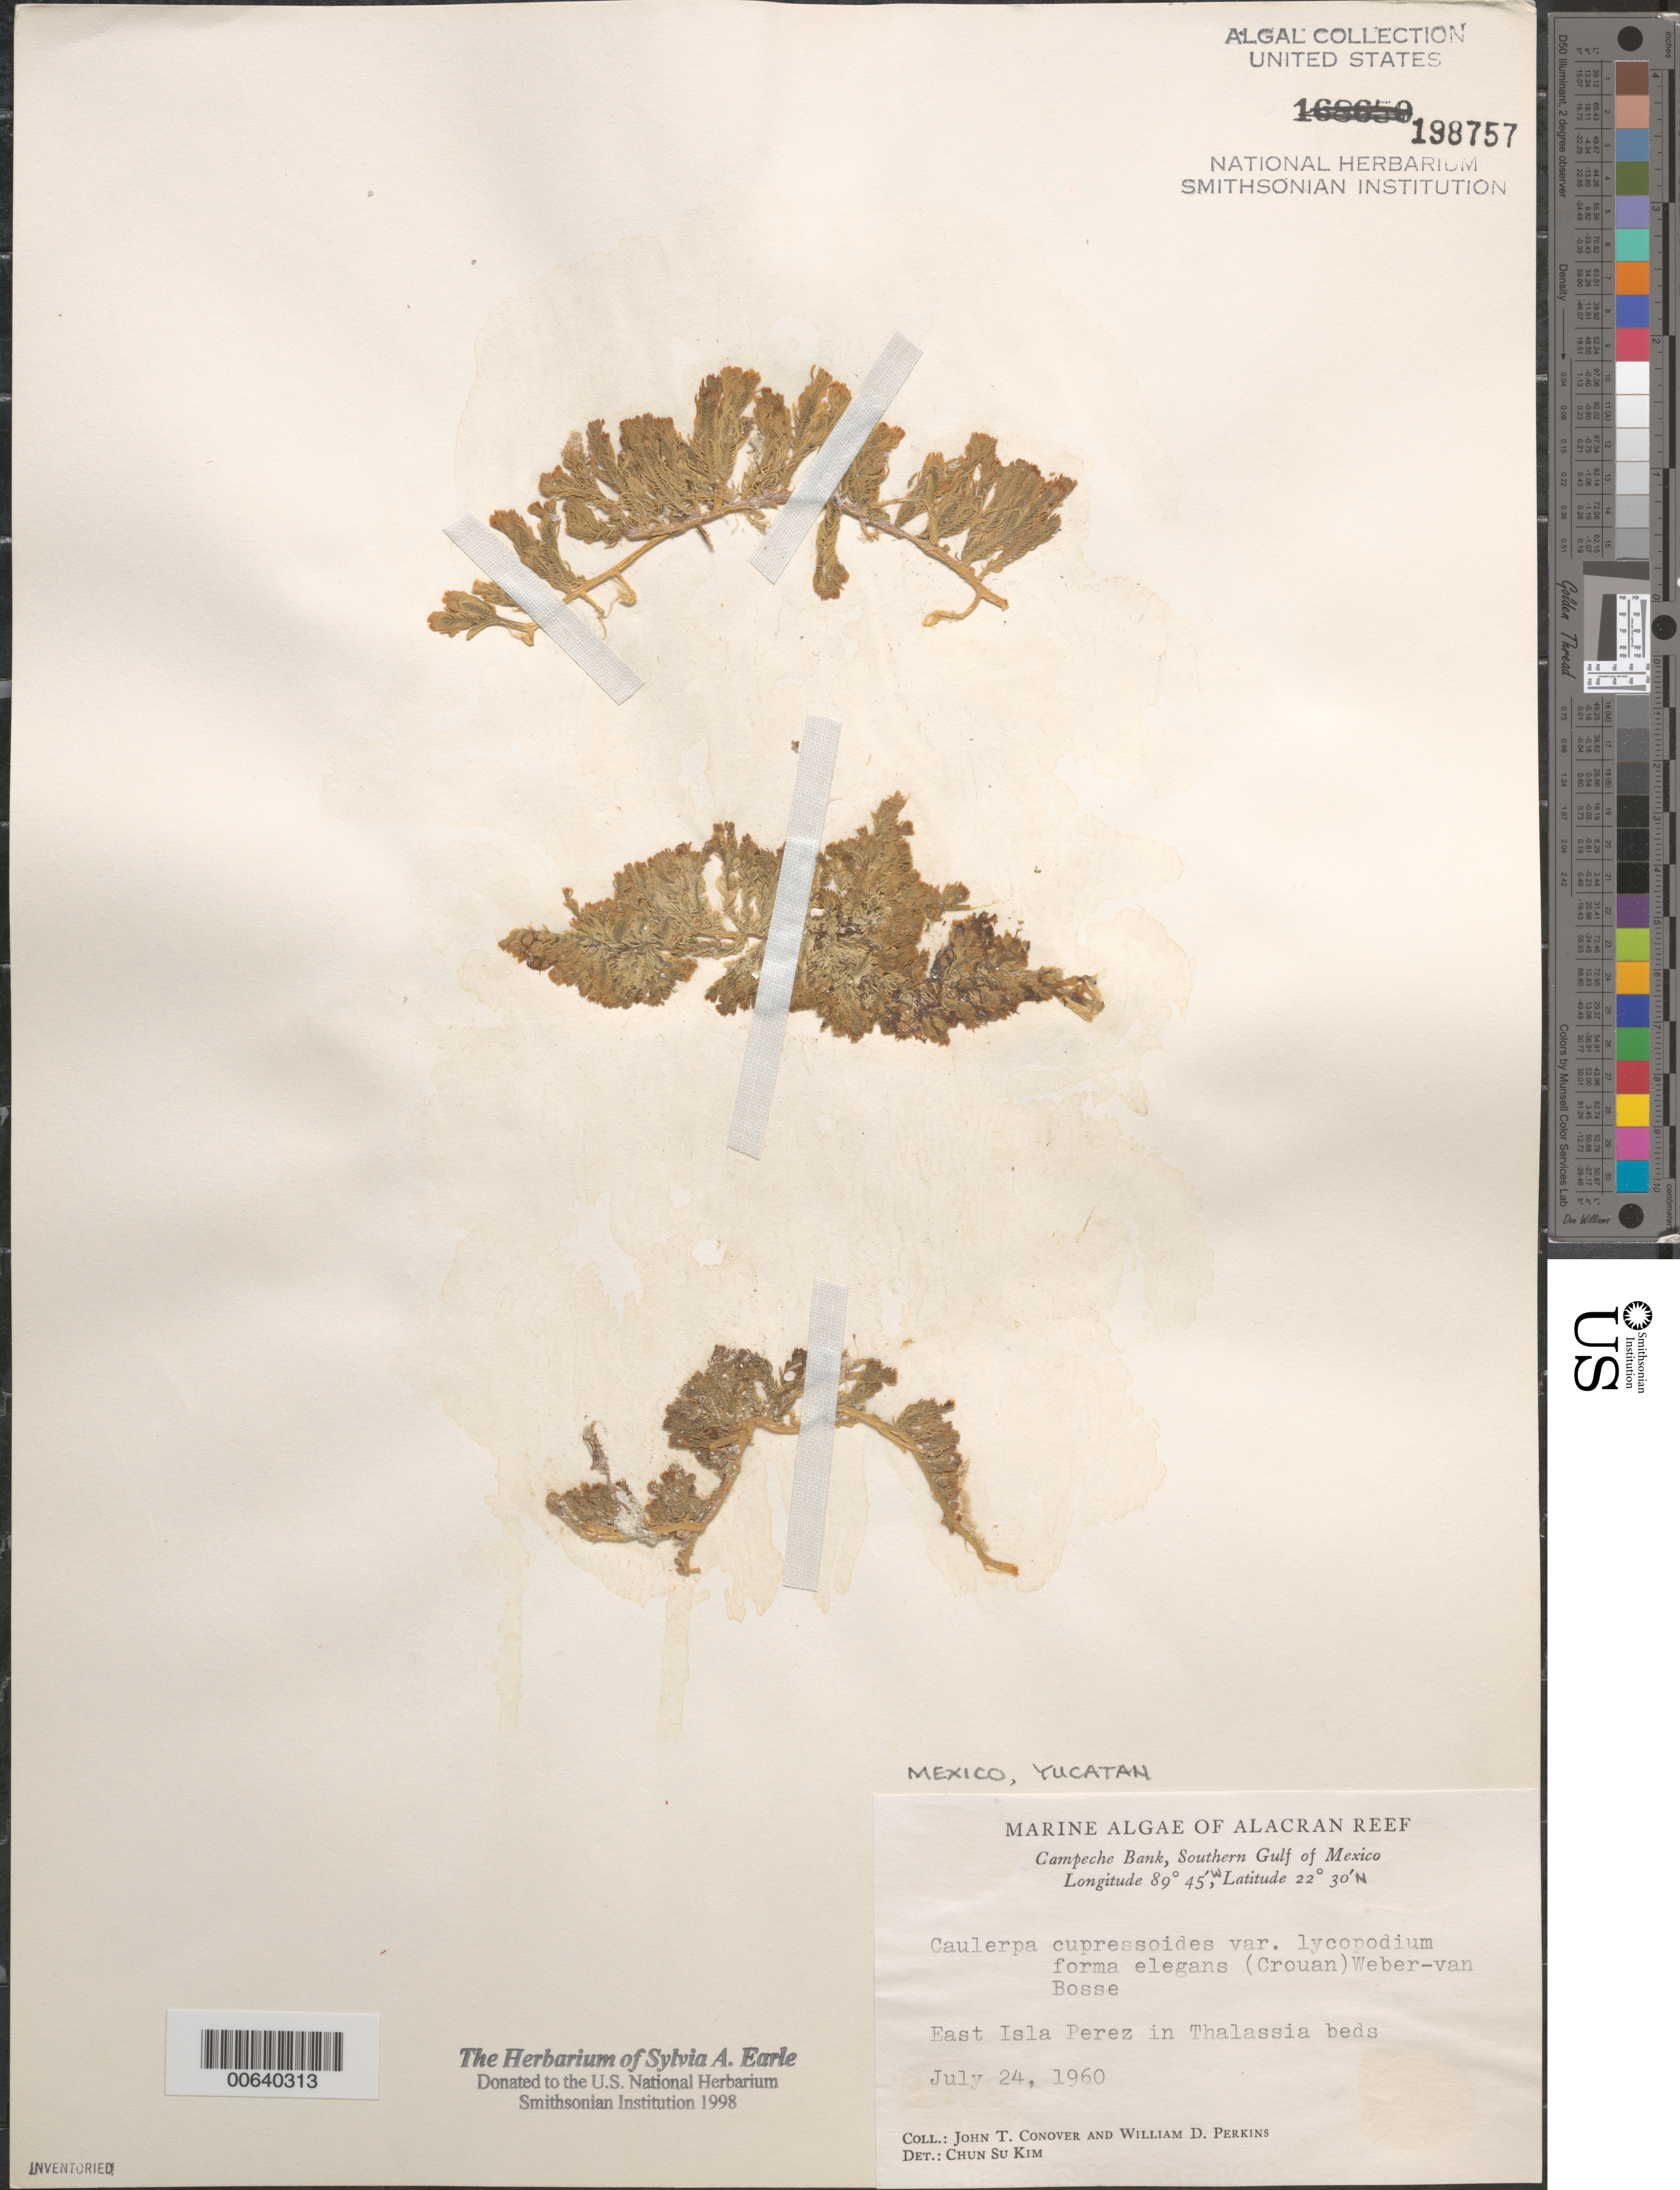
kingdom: Plantae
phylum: Chlorophyta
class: Ulvophyceae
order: Bryopsidales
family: Caulerpaceae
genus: Caulerpa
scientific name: Caulerpa urvilleana var. typica forma elegans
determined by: Kim, Chun Su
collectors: J. T. Conover & W. D. Perkins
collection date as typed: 24 Jul 1960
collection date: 1960-07-24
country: Mexico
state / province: Yucatan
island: Isla Perez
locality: Alacran Reef, Campeche Bank, southern Gulf of Mexico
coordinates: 22 30' N, 84 45' W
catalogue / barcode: US 198757